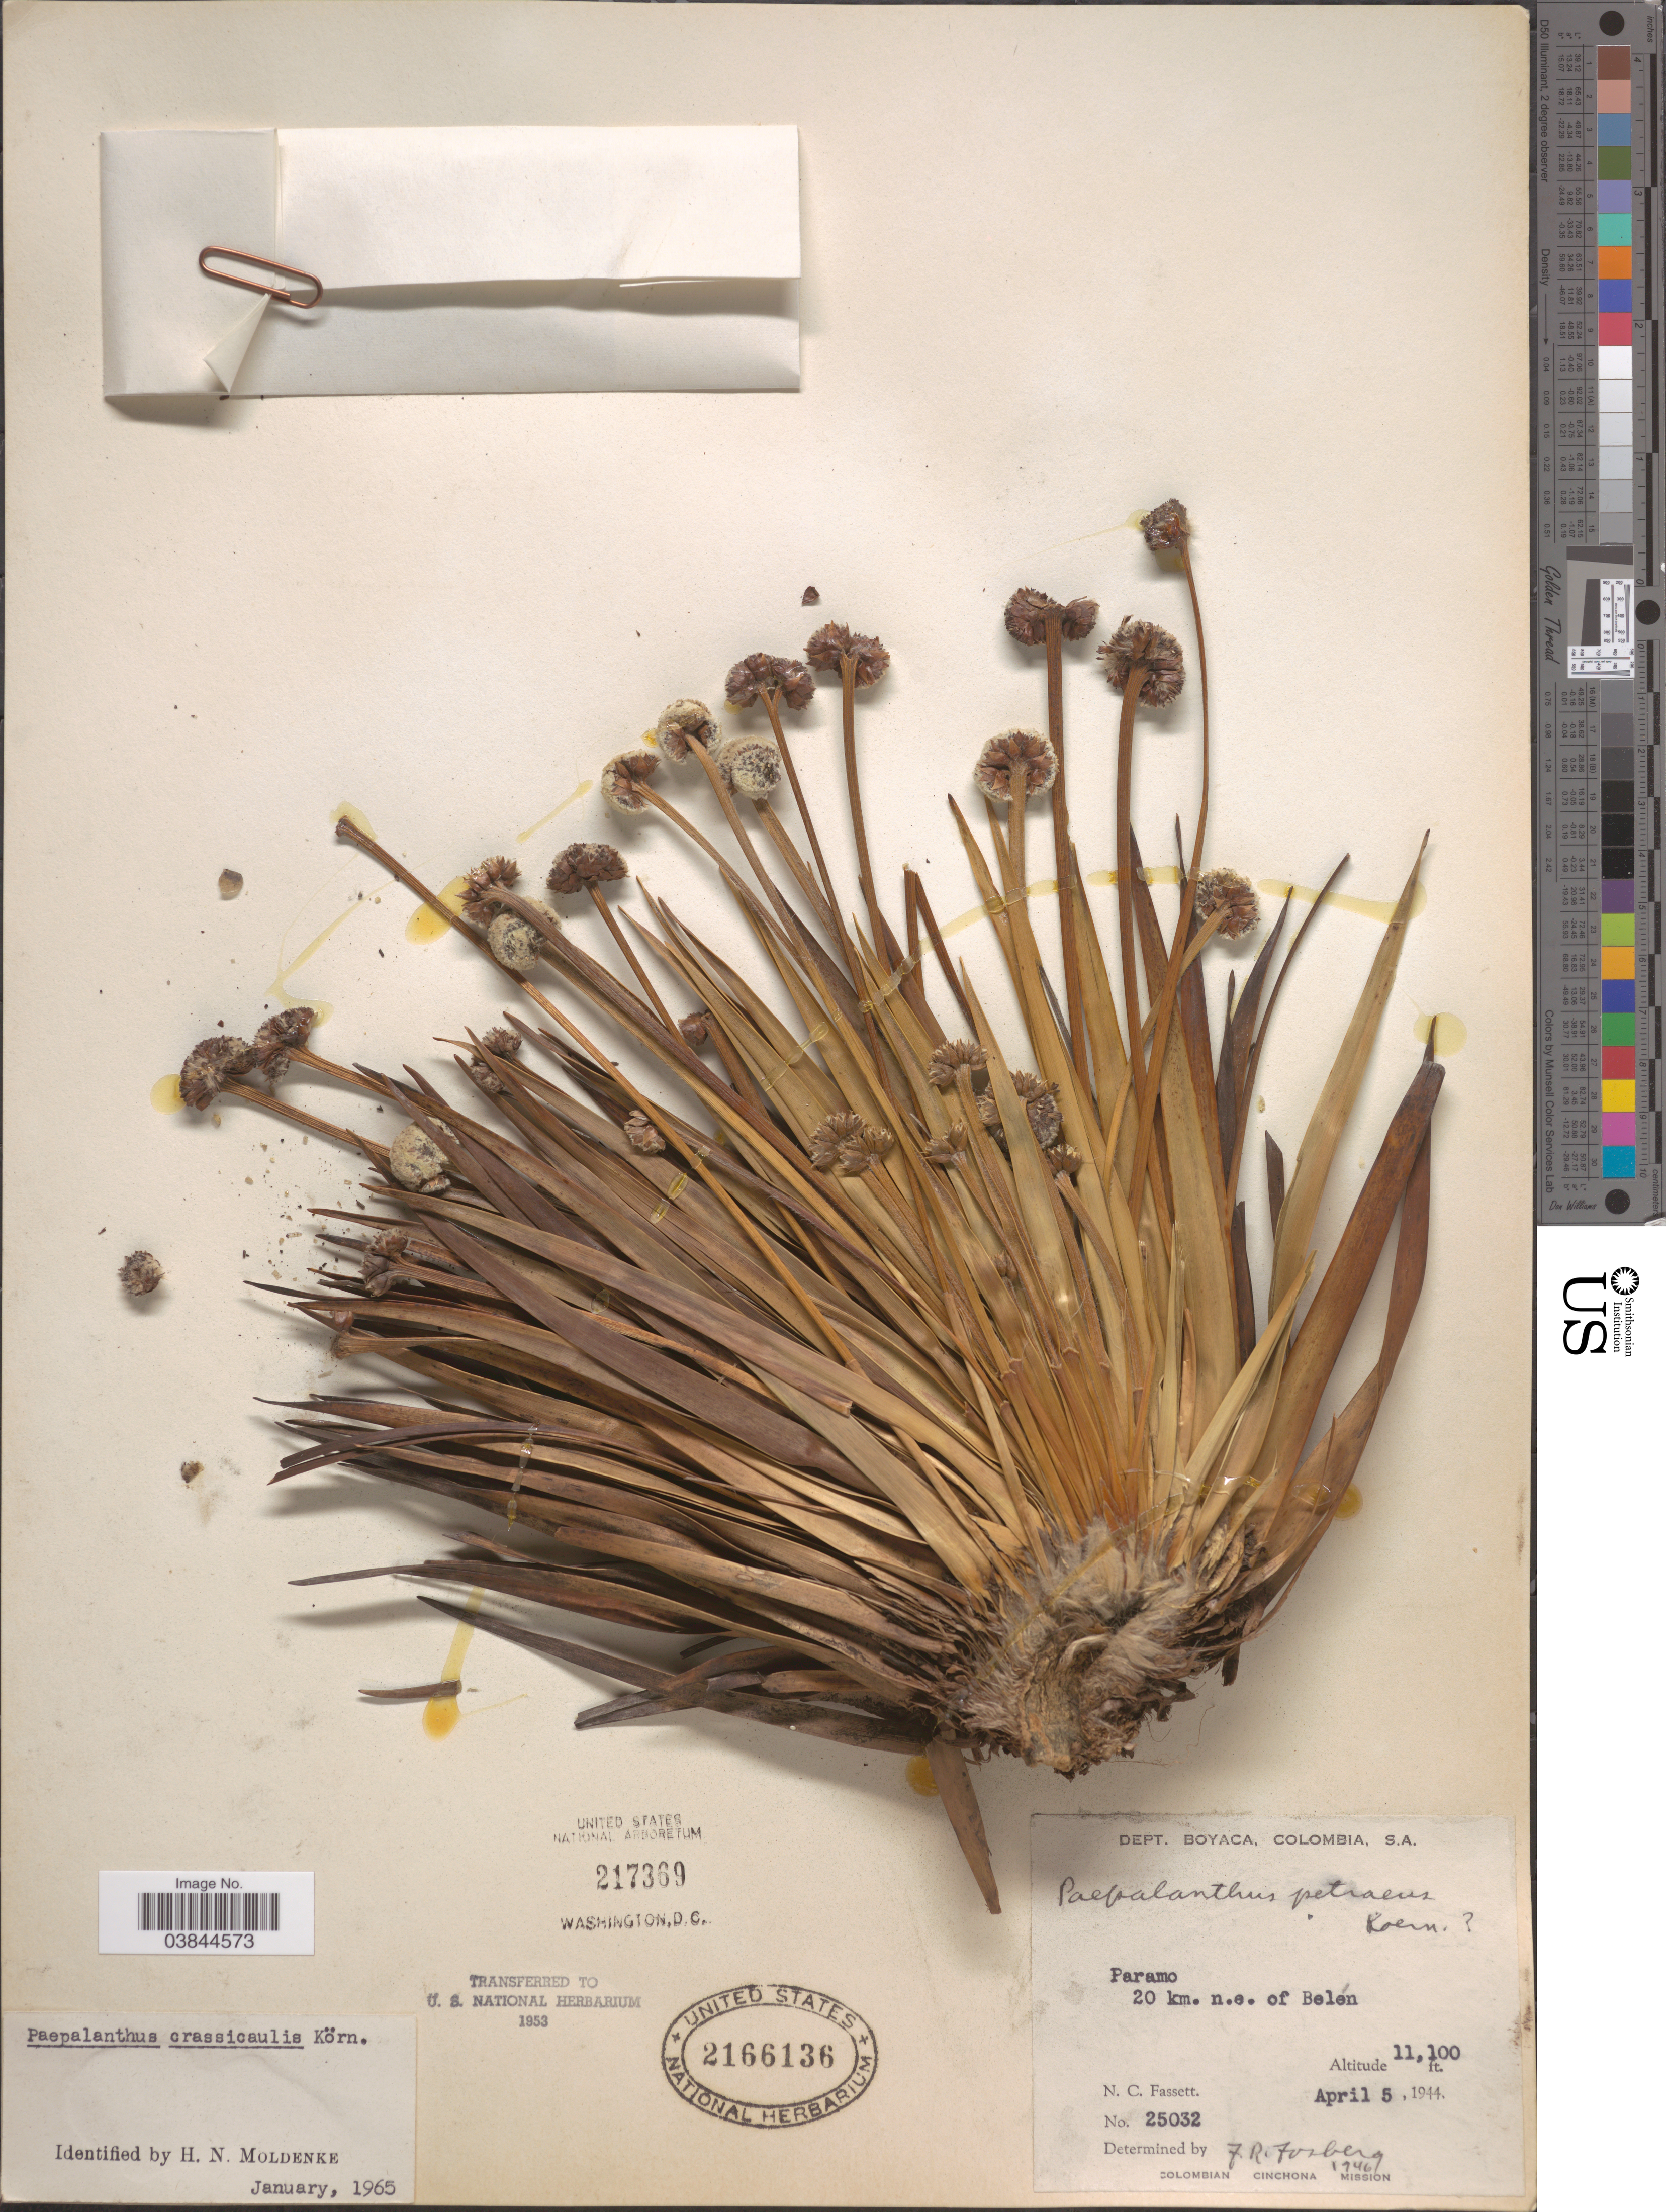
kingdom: Plantae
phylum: Tracheophyta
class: Liliopsida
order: Poales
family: Eriocaulaceae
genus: Paepalanthus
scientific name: Paepalanthus petraeus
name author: Körn. in Mart.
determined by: Sauthier, Laura Jeanne, (SPF), Universidade de Sao Paulo (BRAZIL)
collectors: N. C. Fassett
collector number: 25032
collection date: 1944-04-05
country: Colombia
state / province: Boyacá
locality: Dept. Boyaca. 20 km. n.e. of Belén.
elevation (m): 3383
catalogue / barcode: US 2166136